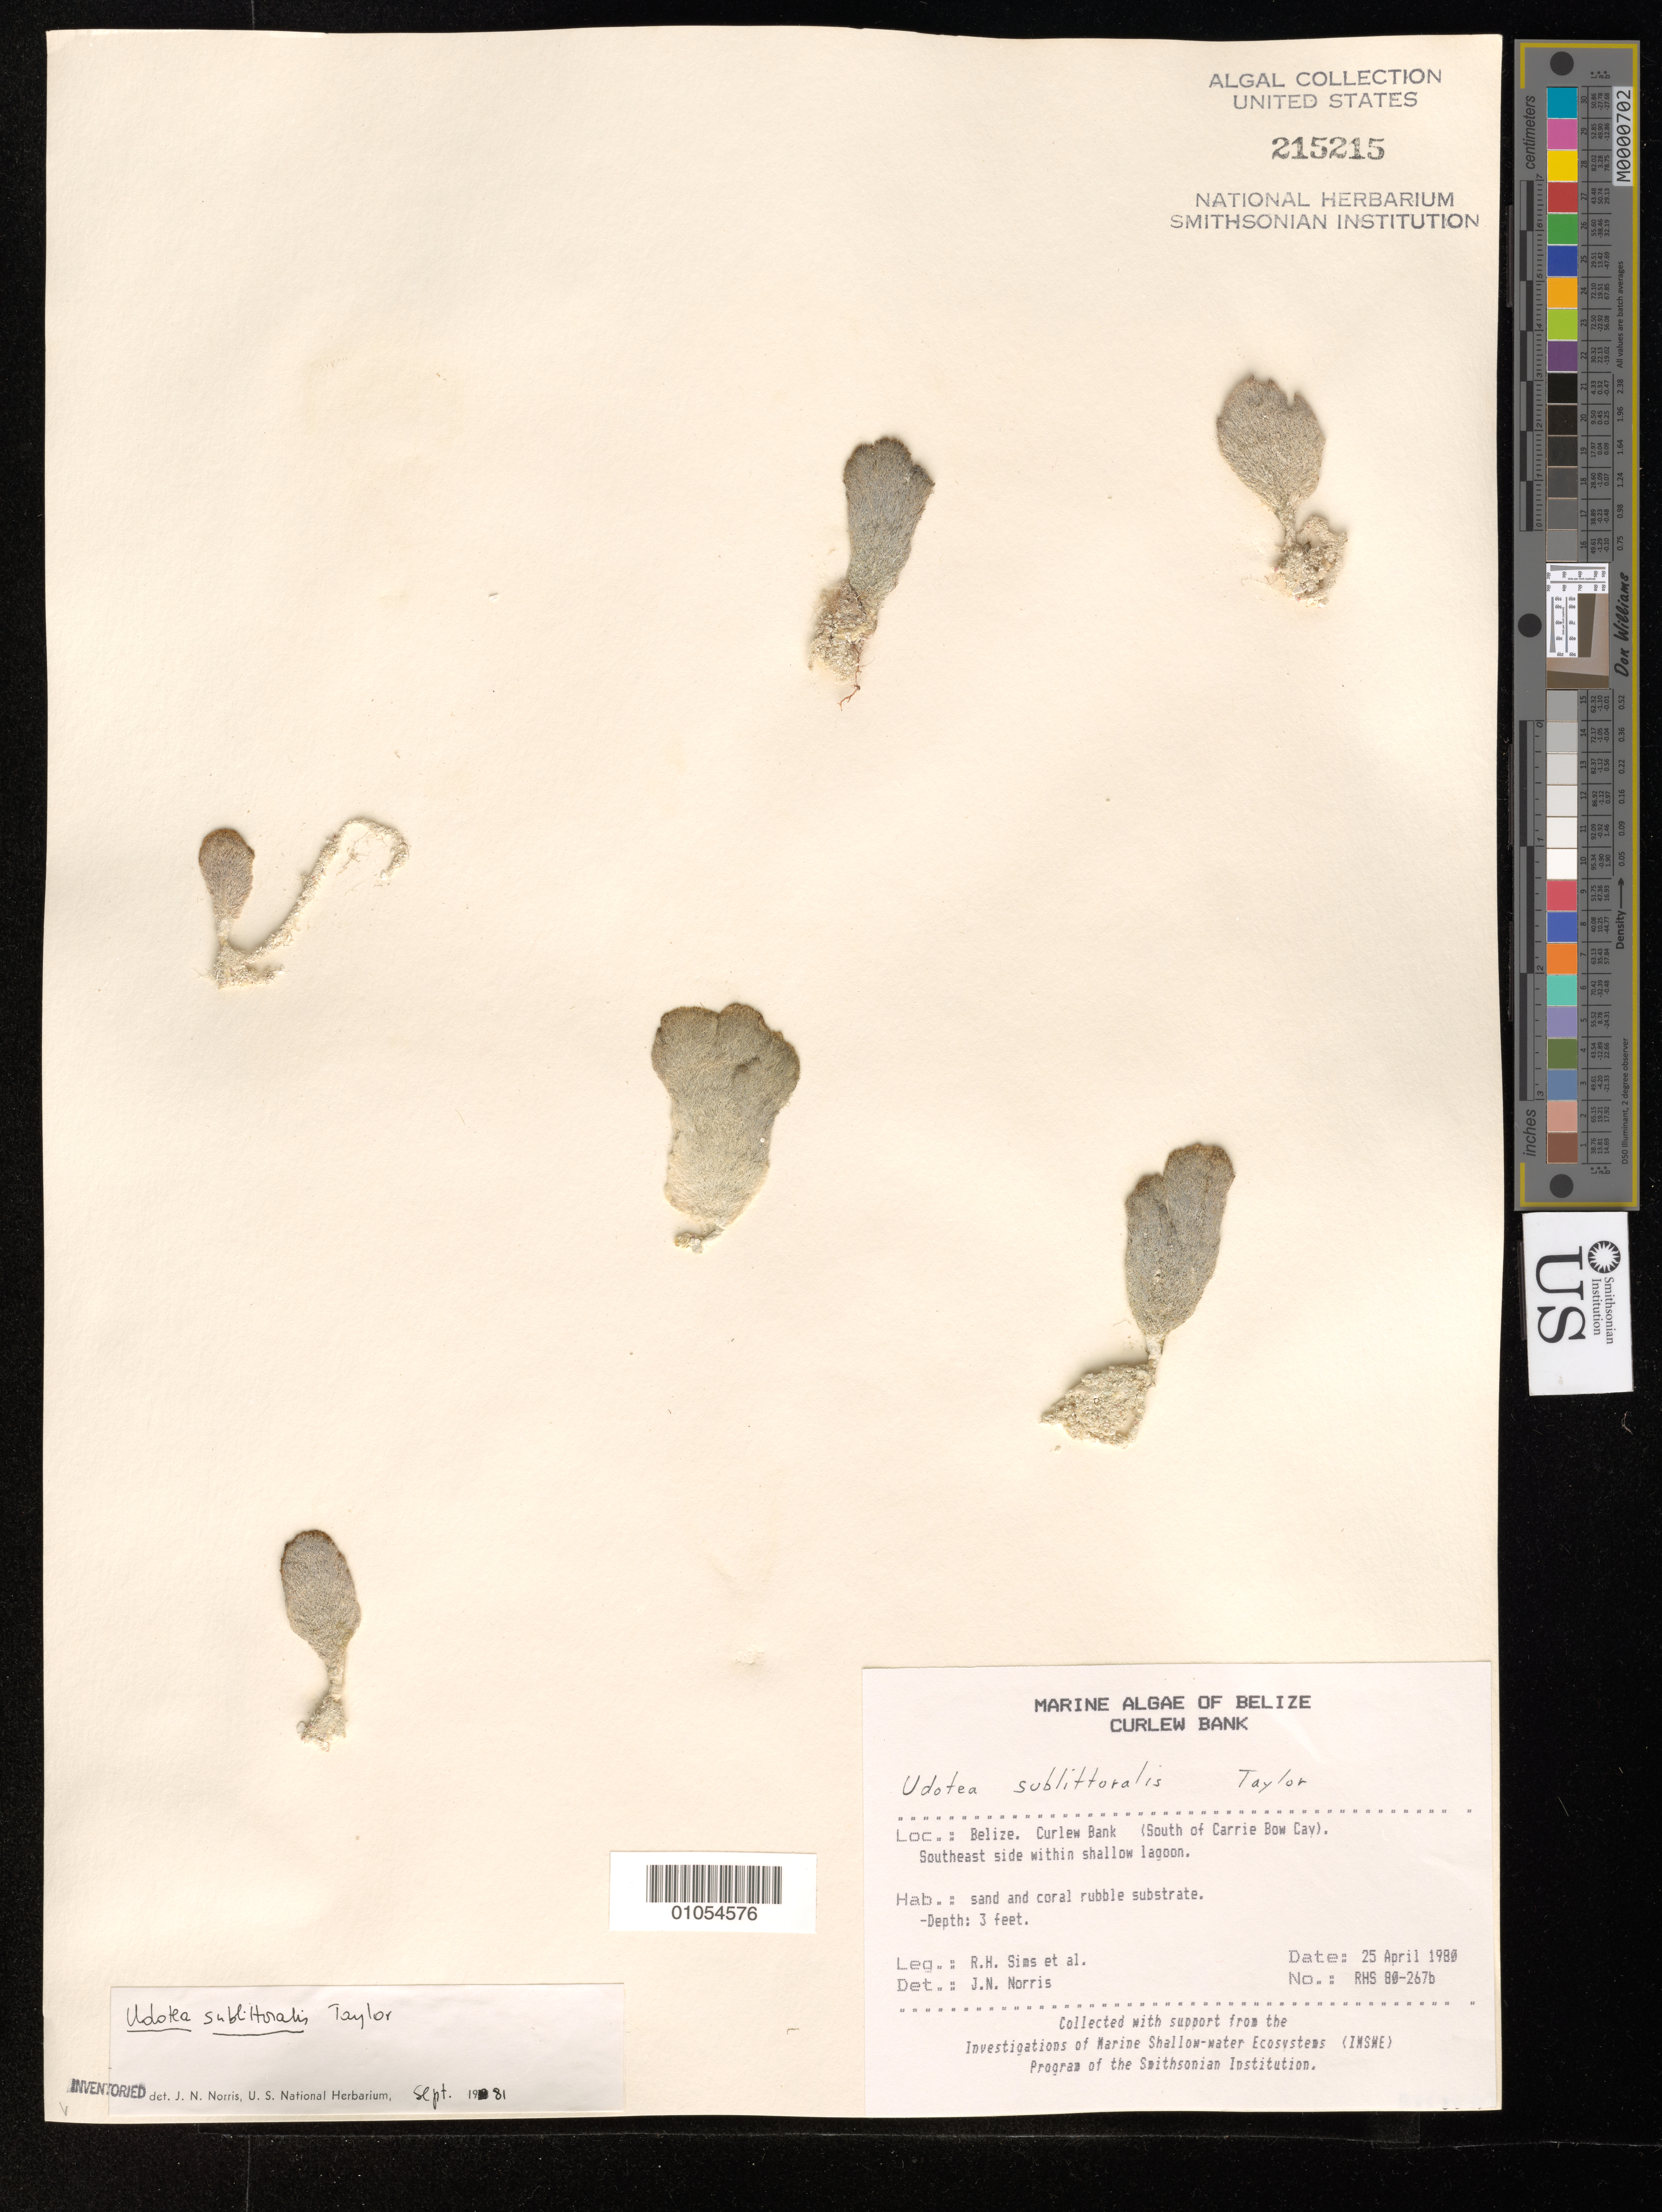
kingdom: Plantae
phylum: Chlorophyta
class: Ulvophyceae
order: Bryopsidales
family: Udoteaceae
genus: Udotea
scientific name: Udotea cyathiformis f. sublittoralis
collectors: R. H. Sims & et al.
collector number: RHS 80-267B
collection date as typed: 25 Apr 1980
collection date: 1980-04-25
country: Belize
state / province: Stann Creek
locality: Curlew Bank, south of Carrie Bow Cay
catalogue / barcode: US 215215